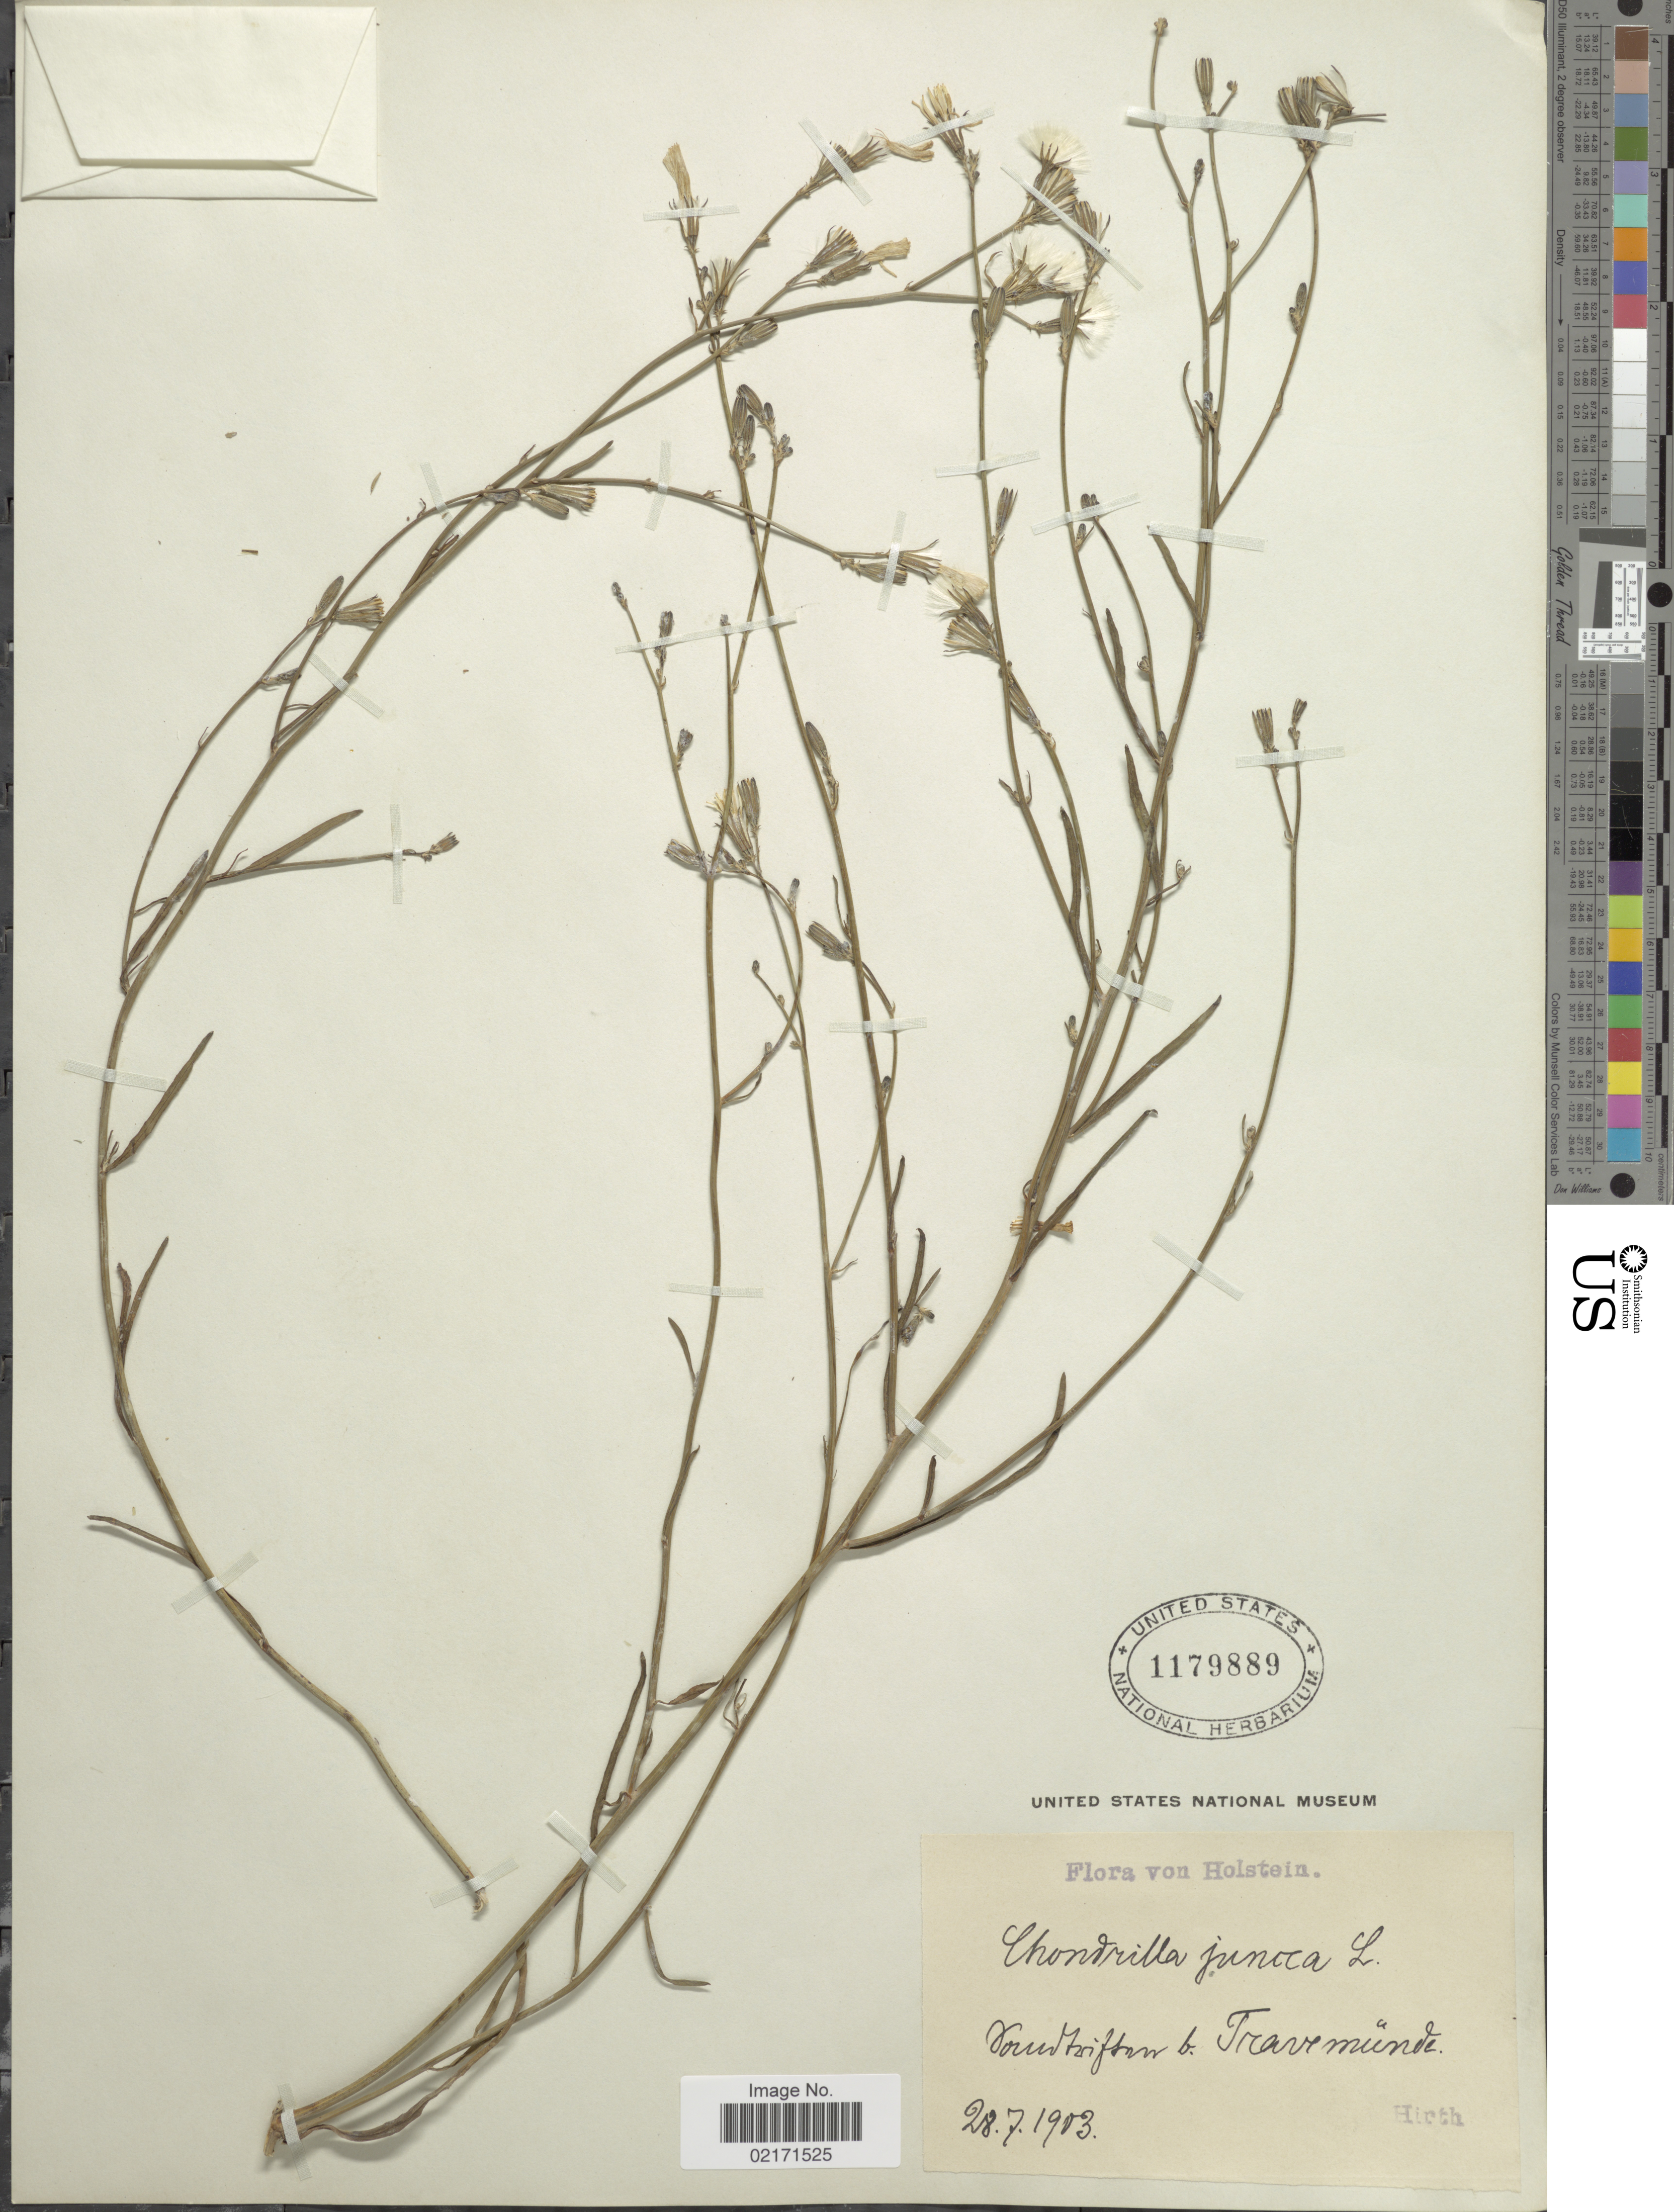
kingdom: Plantae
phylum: Tracheophyta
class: Magnoliopsida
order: Asterales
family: Asteraceae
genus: Chondrilla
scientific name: Chondrilla juncea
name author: L.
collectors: Hirth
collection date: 1903-07-28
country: Germany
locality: [illegible text] b. Travemunde[interpreted]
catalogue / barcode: US 1179889